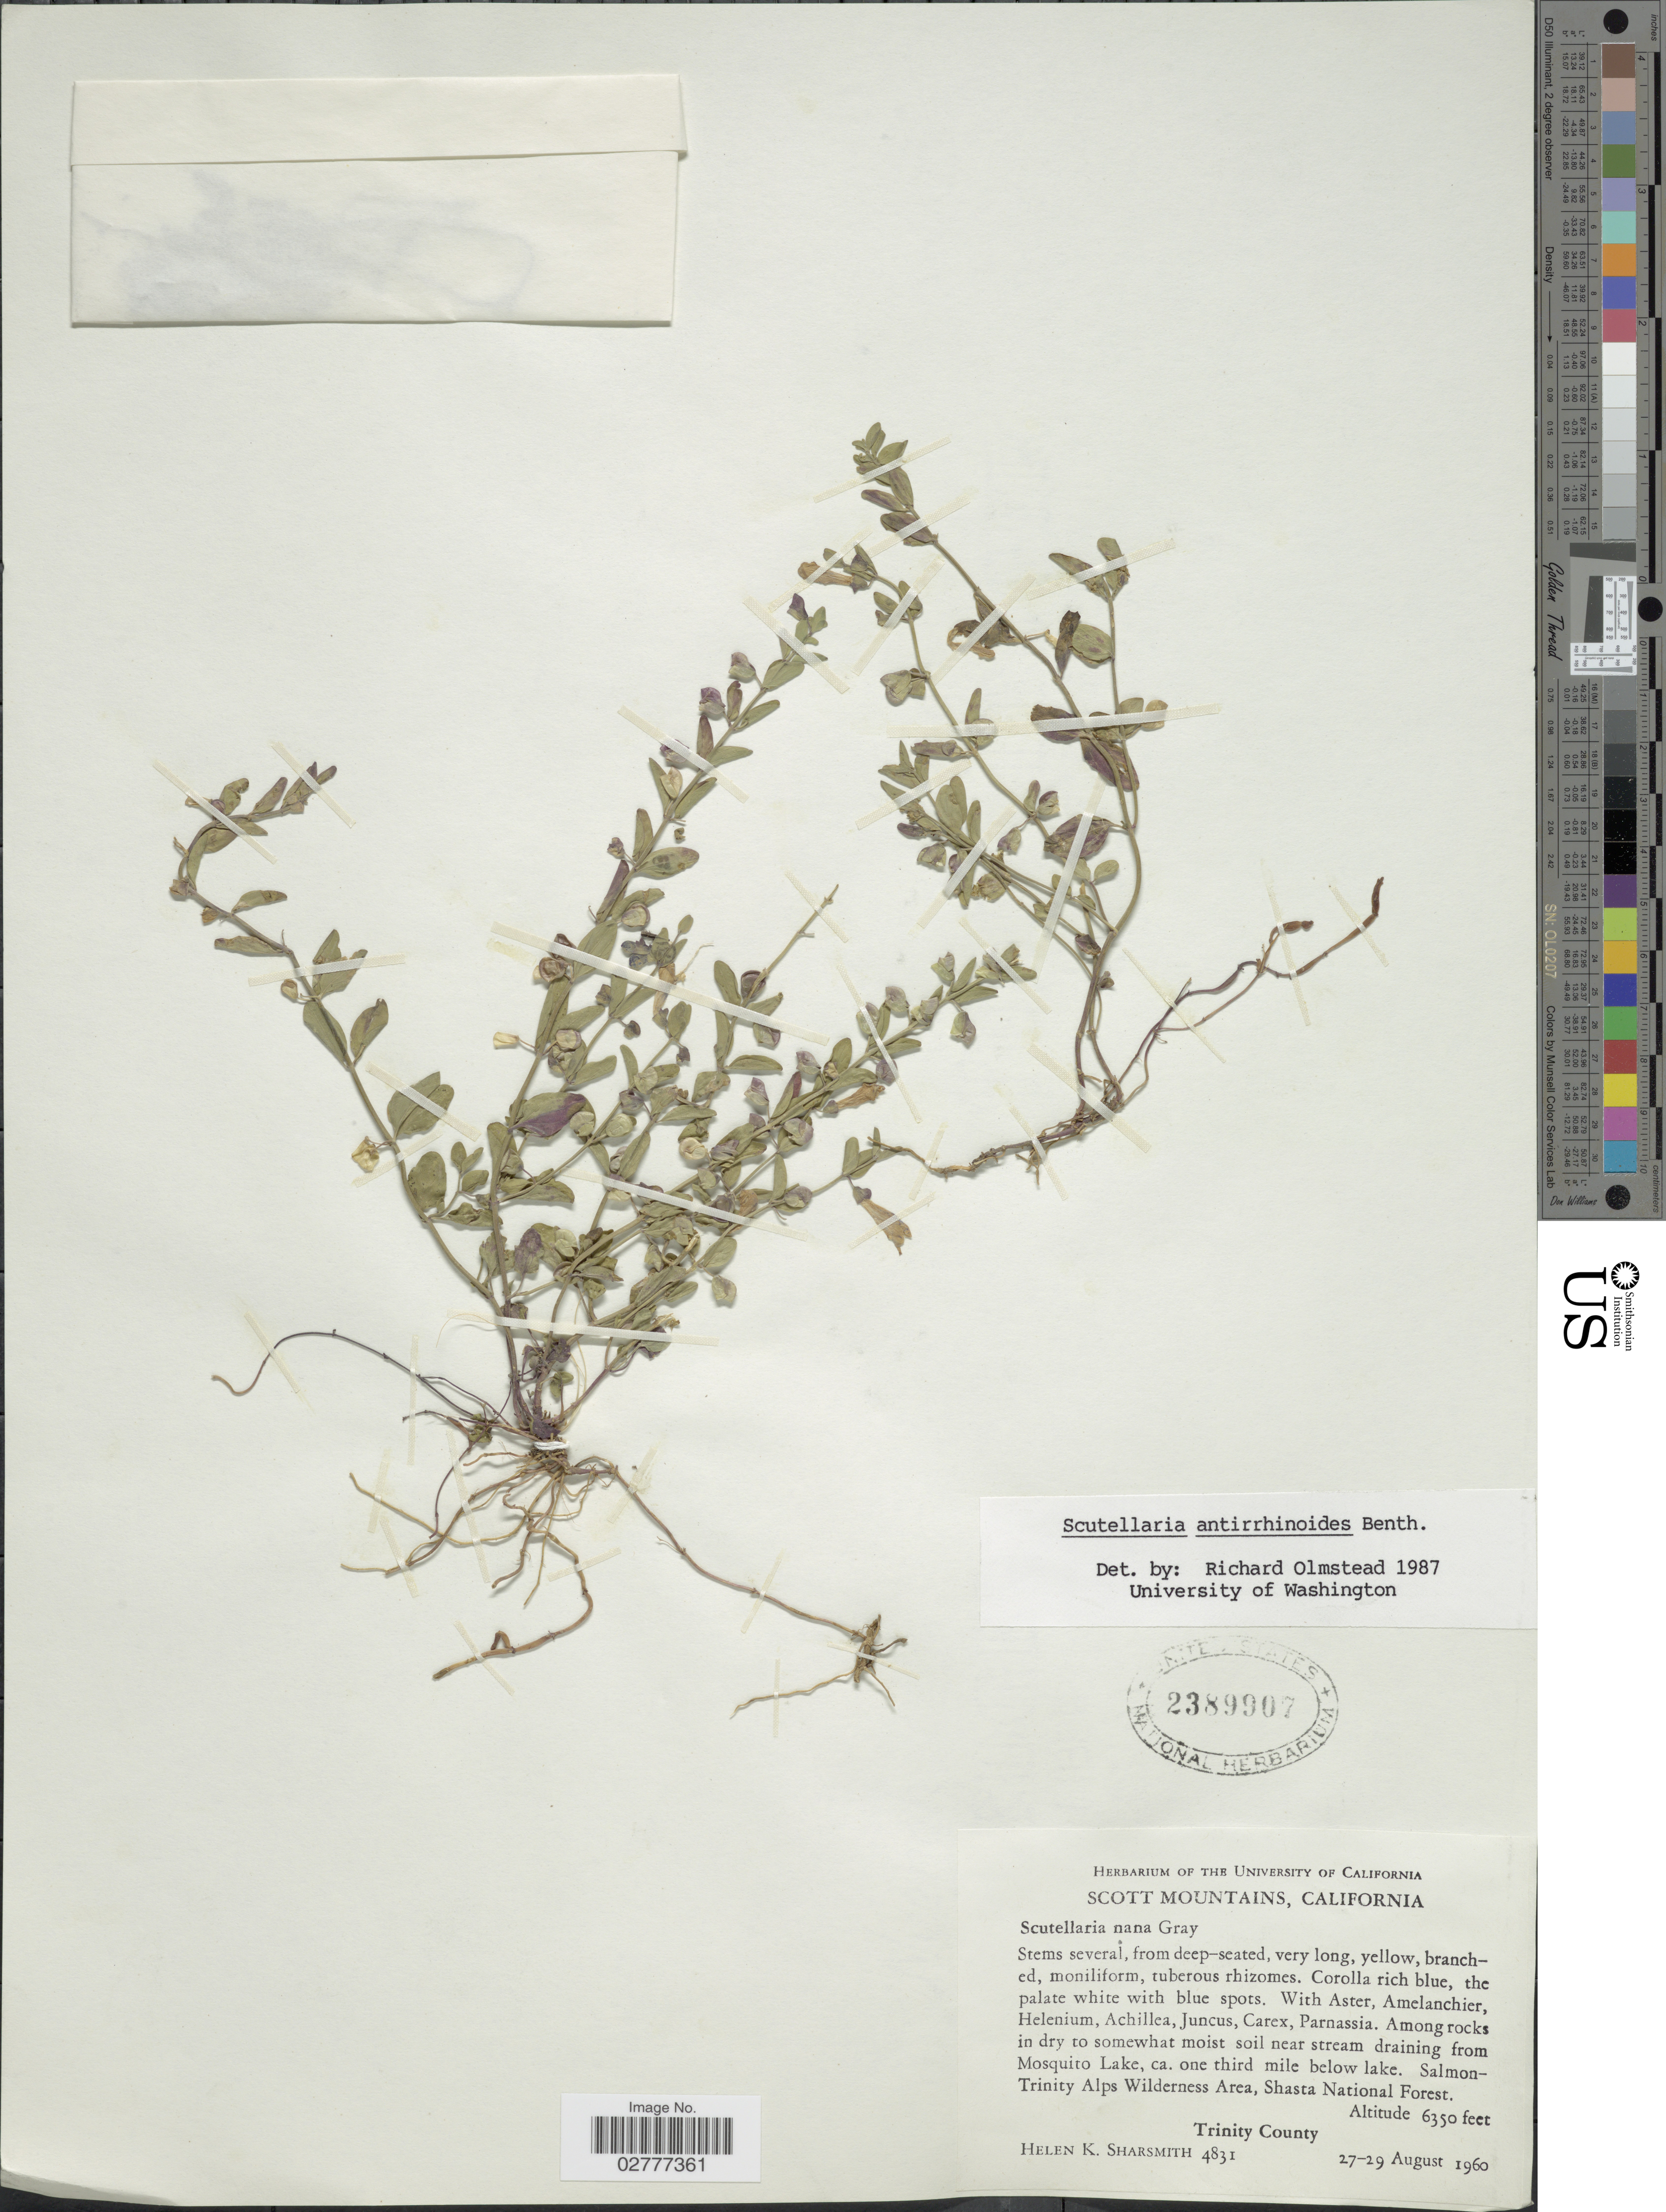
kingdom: Plantae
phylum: Tracheophyta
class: Magnoliopsida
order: Lamiales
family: Lamiaceae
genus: Scutellaria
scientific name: Scutellaria antirrhinoides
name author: Benth.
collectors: H. Sharsmith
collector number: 4831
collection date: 1960-08-27/1960-08-29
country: United States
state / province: California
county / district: Trinity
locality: Scott Mountains. Among rocks in dry to somewhat moistsoil near stream draining from Mosquito Lake, ca. one third mile below lake. Salmon-Trinity Alps Wilderness Area, Shasta National Forest. Trinity County.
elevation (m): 1935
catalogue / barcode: US 2389907